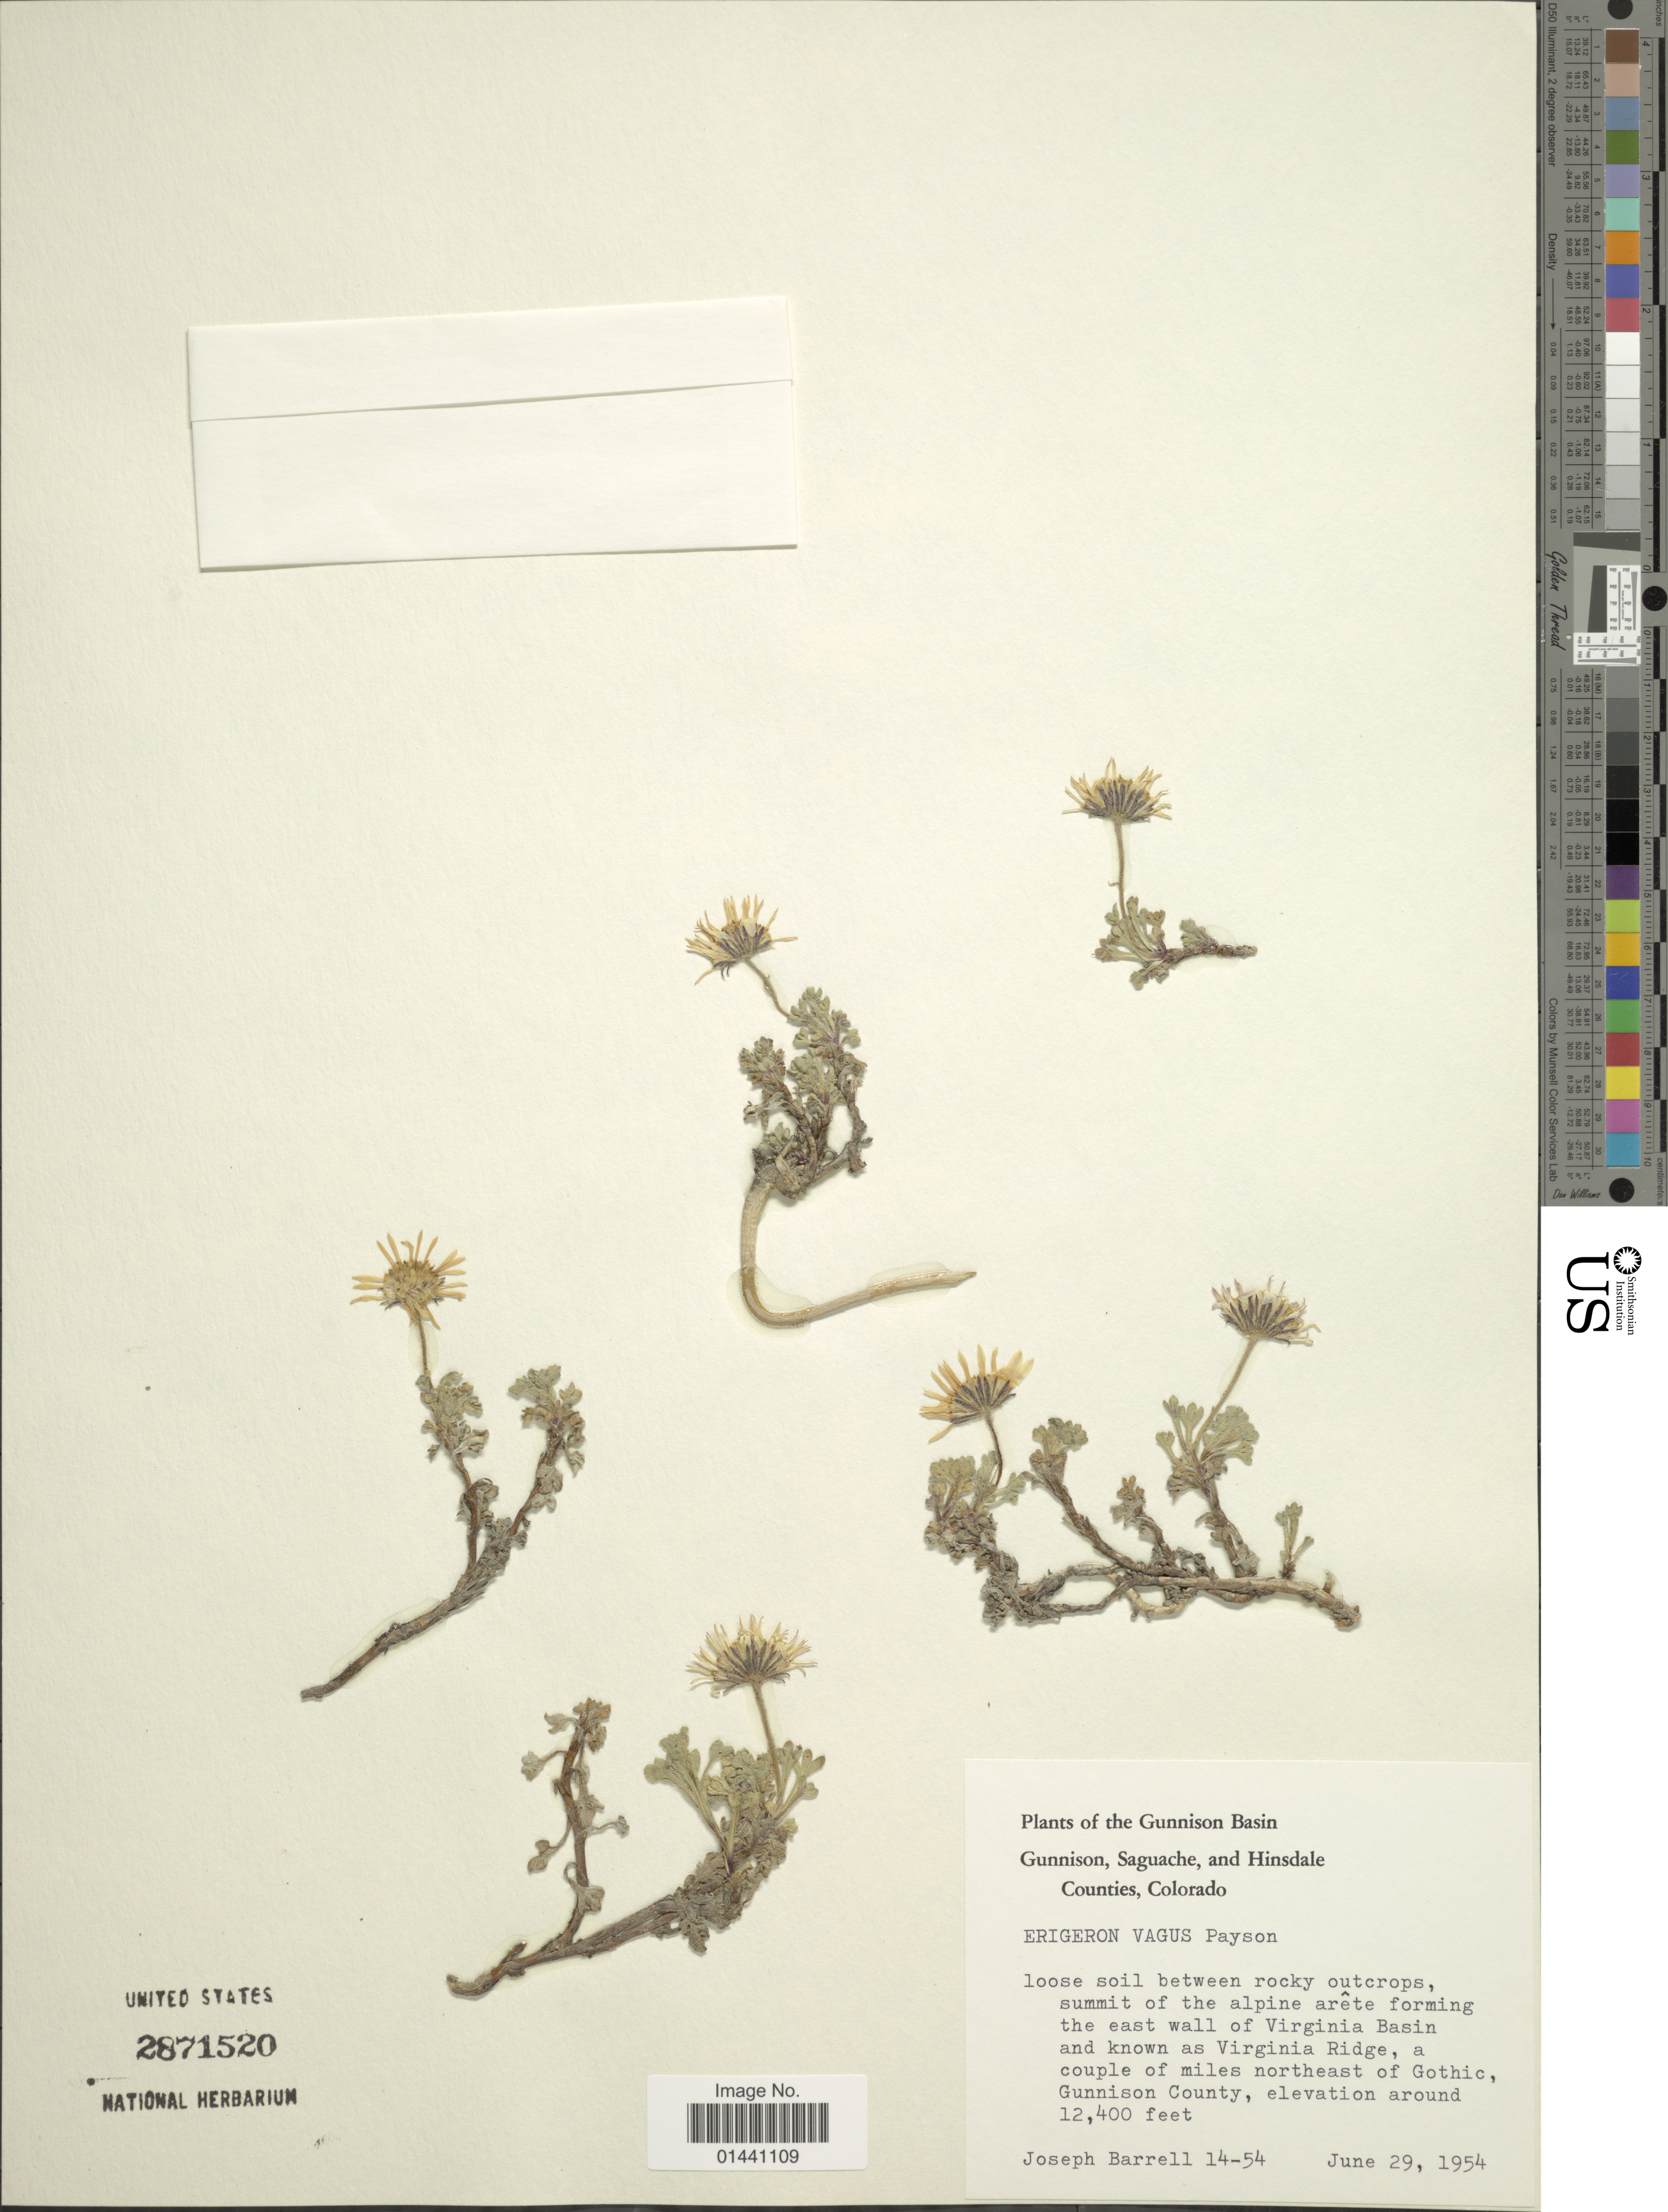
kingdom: Plantae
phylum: Tracheophyta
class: Magnoliopsida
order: Asterales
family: Asteraceae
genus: Erigeron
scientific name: Erigeron vagus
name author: Payson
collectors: J. Barrell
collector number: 14-54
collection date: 1954-06-29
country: United States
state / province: Colorado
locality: Gunnison Basin, Gunnison, Saguache, and Hinsdale Counties, loose soil between rocky outcrops, summit of the alpine arete forming the east wall of Virginia Ridge, a couple of miles northeast of Gothic, Gunnison County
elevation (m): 3780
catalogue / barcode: US 2871520